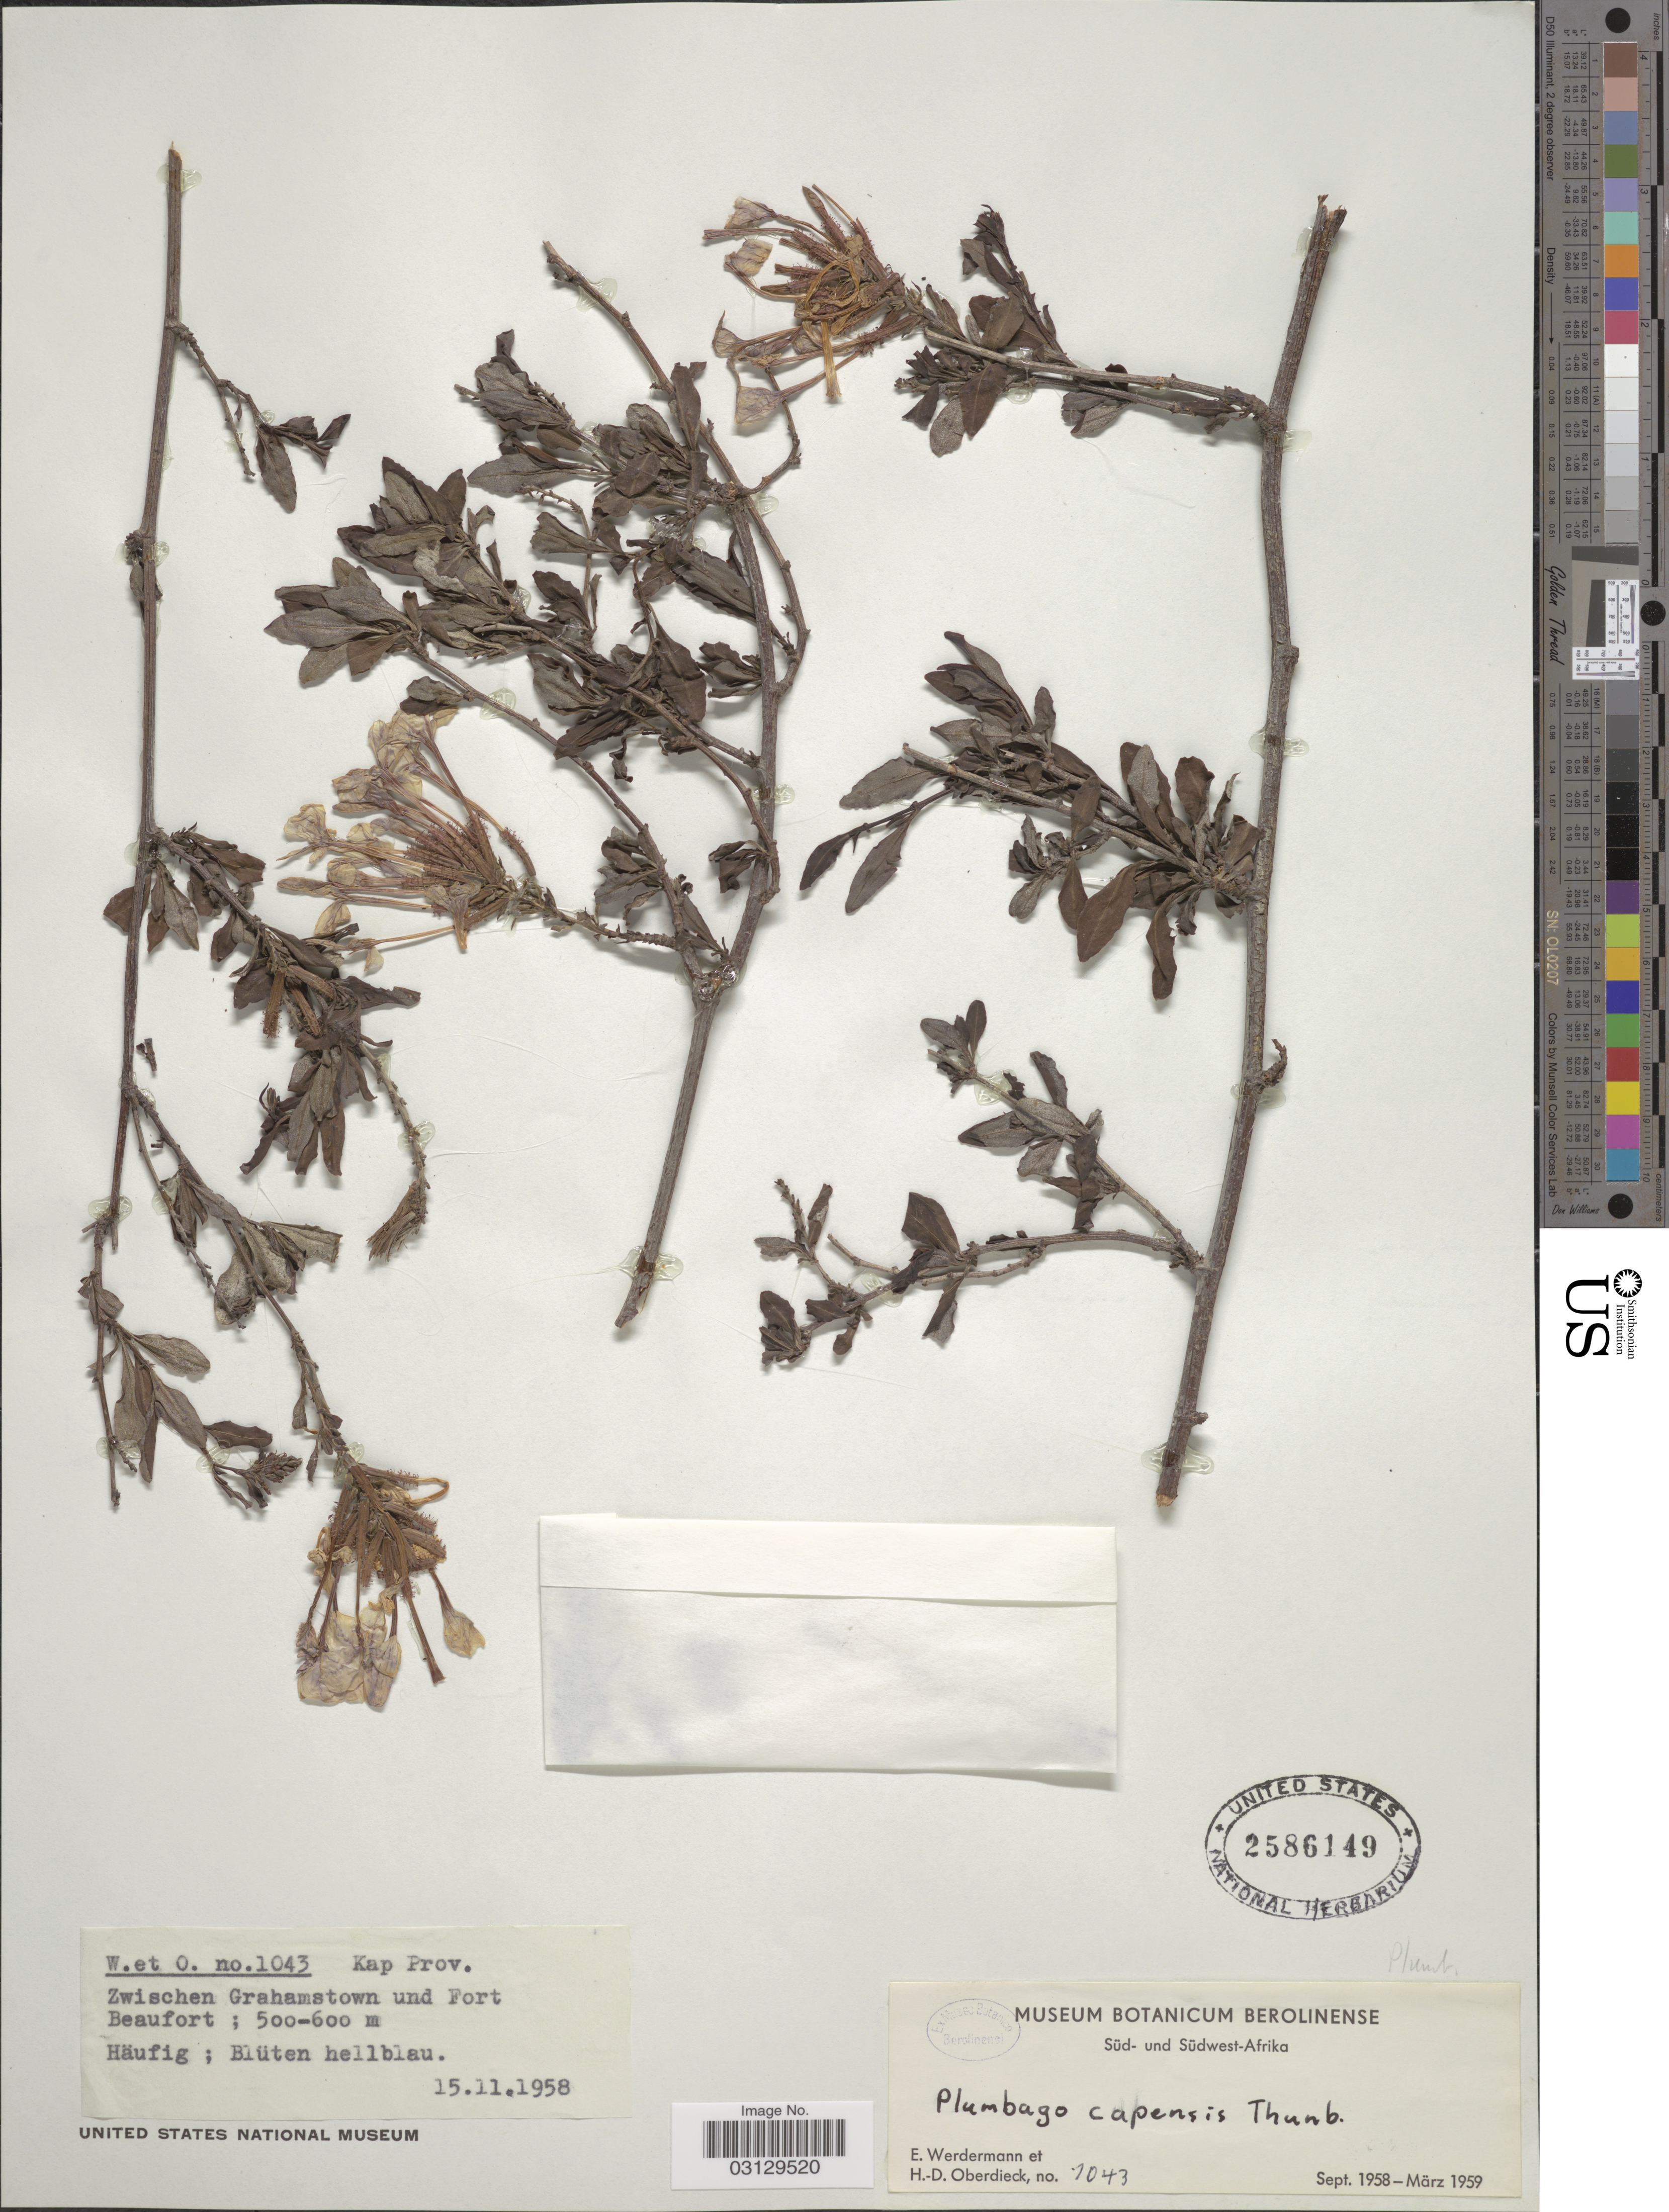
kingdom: Plantae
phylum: Tracheophyta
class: Magnoliopsida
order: Caryophyllales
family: Plumbaginaceae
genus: Plumbago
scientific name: Plumbago auriculata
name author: Lam.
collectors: E. Werdermann & H. Oberdieck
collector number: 1043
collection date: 1958-11-15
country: South Africa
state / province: Eastern Cape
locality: Süd-Afrika. Kap Prov. Zwischen Grahamstown und Fort Beaufort.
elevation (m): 500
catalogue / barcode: US 2586149